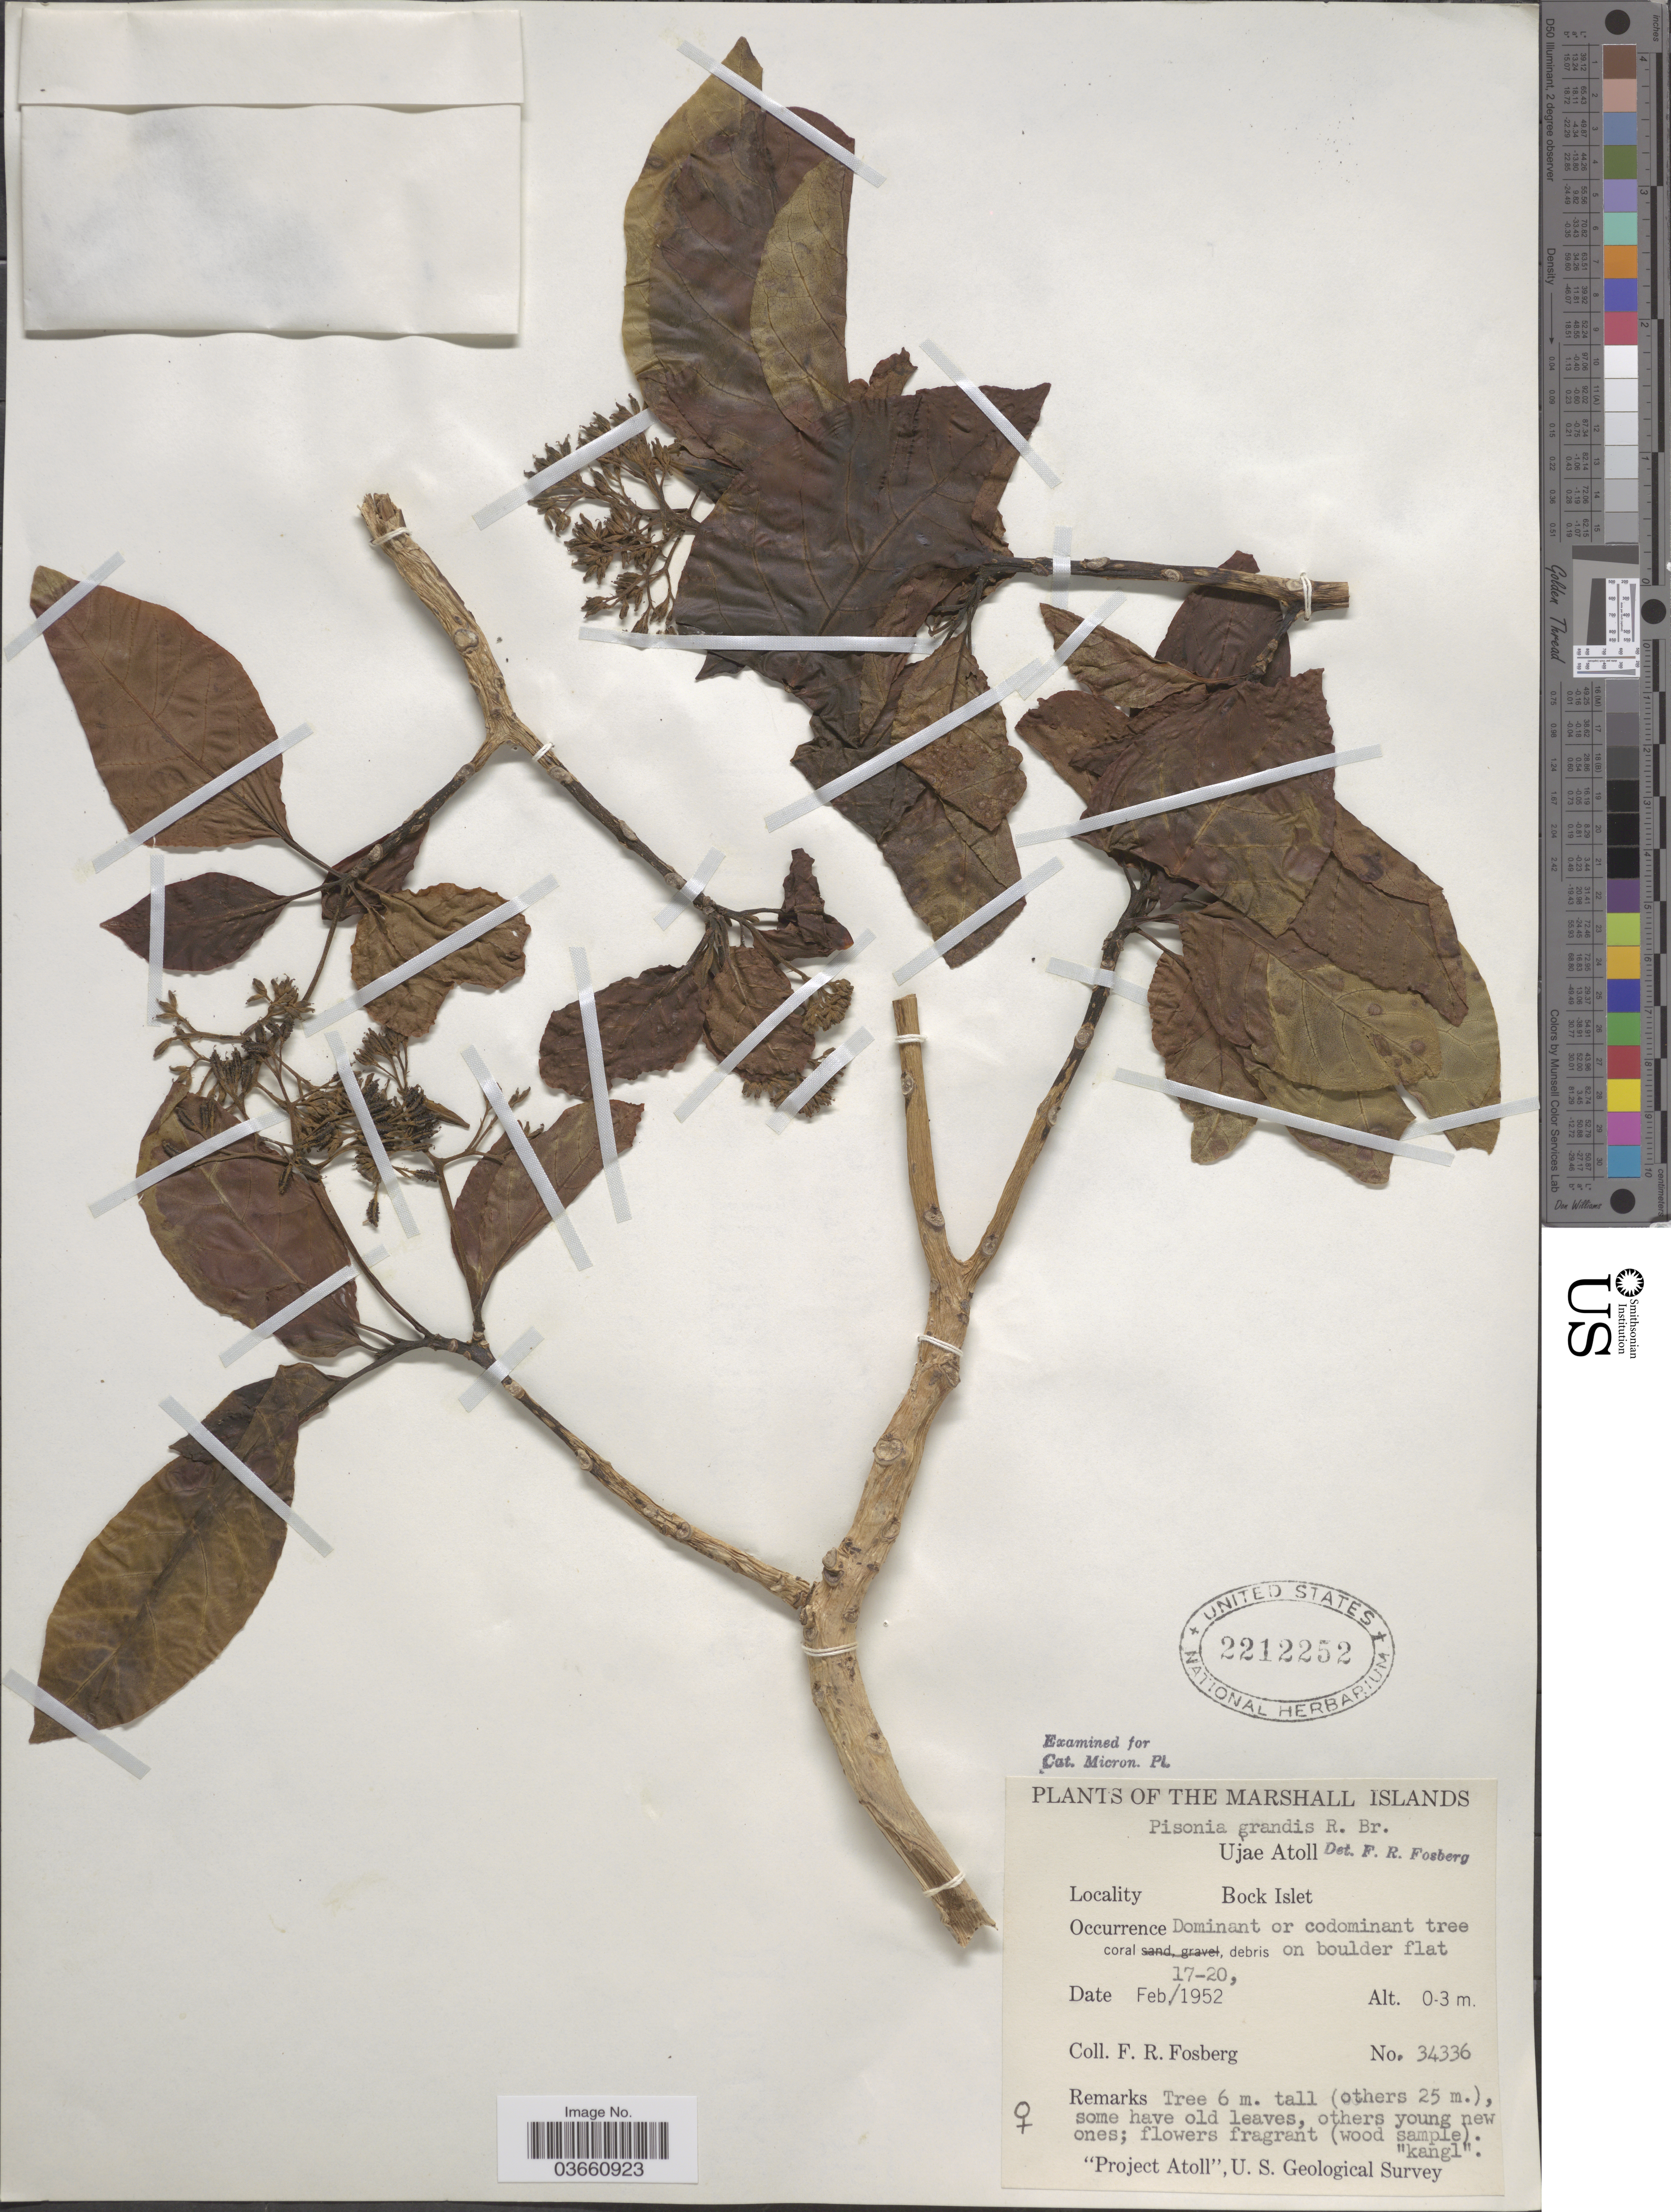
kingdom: Plantae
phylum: Tracheophyta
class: Magnoliopsida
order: Caryophyllales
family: Nyctaginaceae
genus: Pisonia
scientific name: Pisonia grandis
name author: R. Br.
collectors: F. R. Fosberg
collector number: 34336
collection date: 1952-02-17/1952-02-20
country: Marshall Islands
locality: Ujae Atoll. Bock Islet.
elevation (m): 0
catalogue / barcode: US 2212252